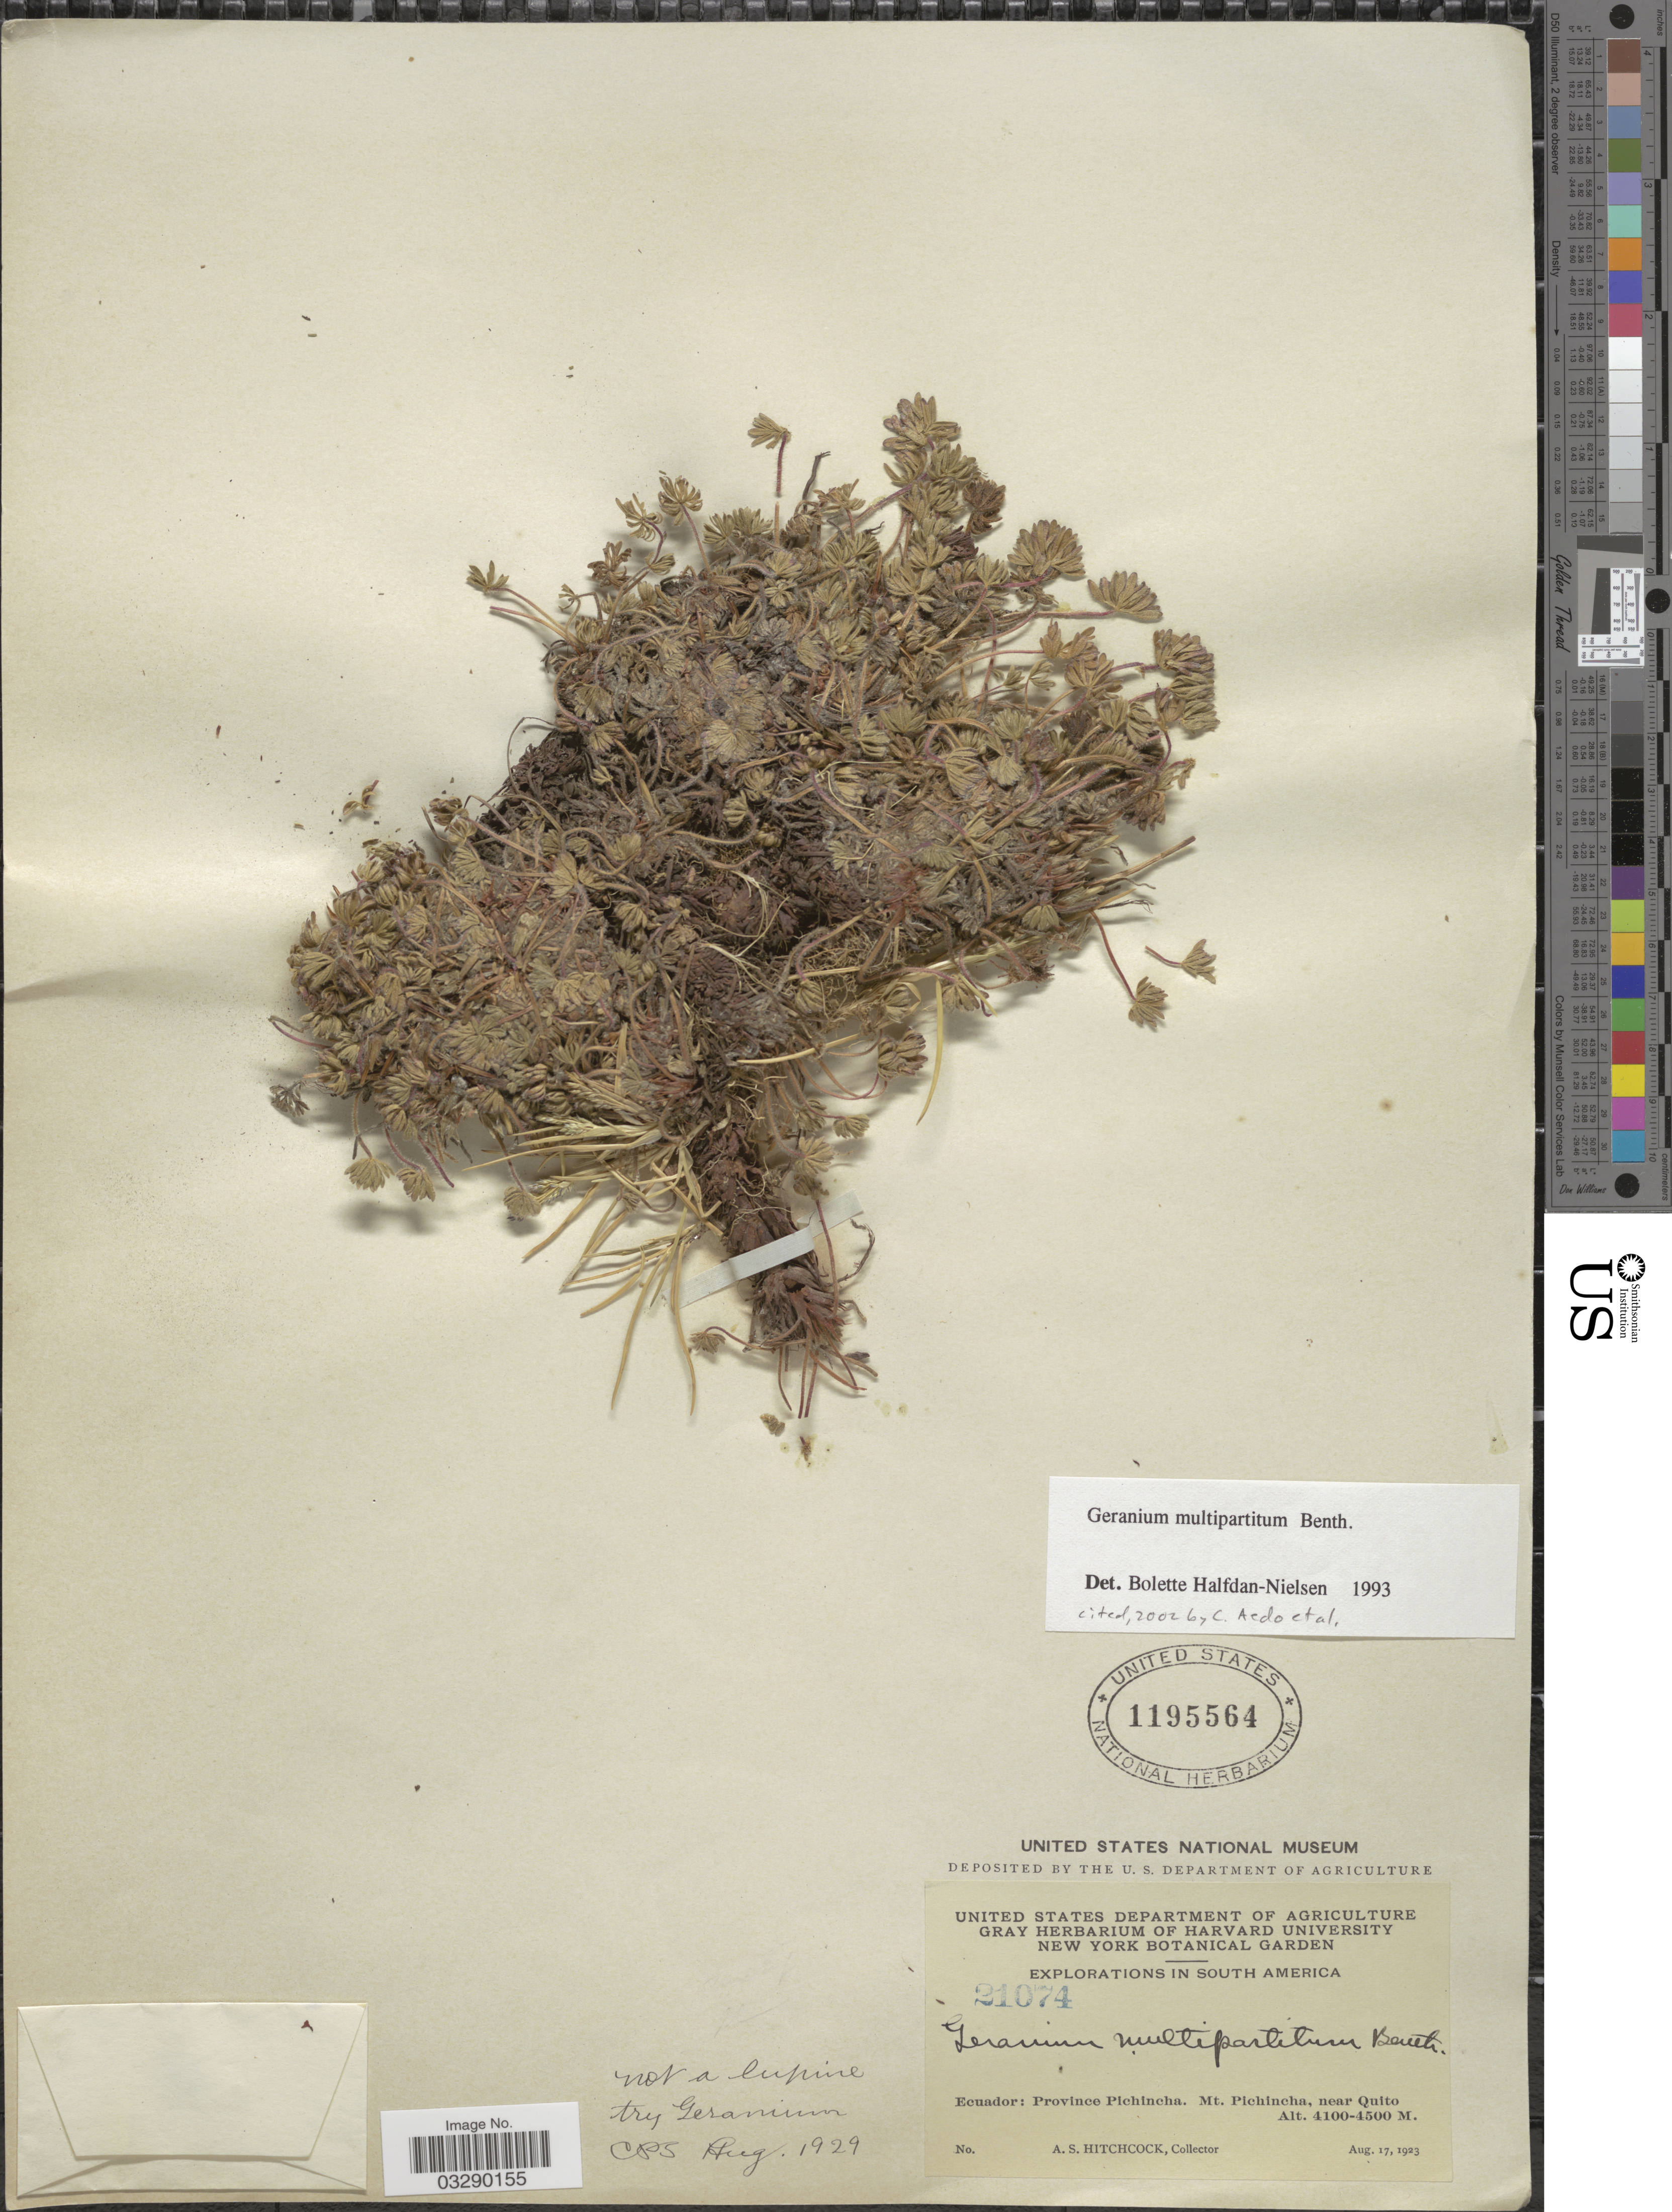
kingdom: Plantae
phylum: Tracheophyta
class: Magnoliopsida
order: Geraniales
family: Geraniaceae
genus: Geranium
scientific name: Geranium multipartitum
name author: Benth.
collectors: A. S. Hitchcock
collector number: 21074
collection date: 1923-08-17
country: Ecuador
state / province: Pichincha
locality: Mt. Pichincha, near Quito.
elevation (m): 4100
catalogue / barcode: US 1195564